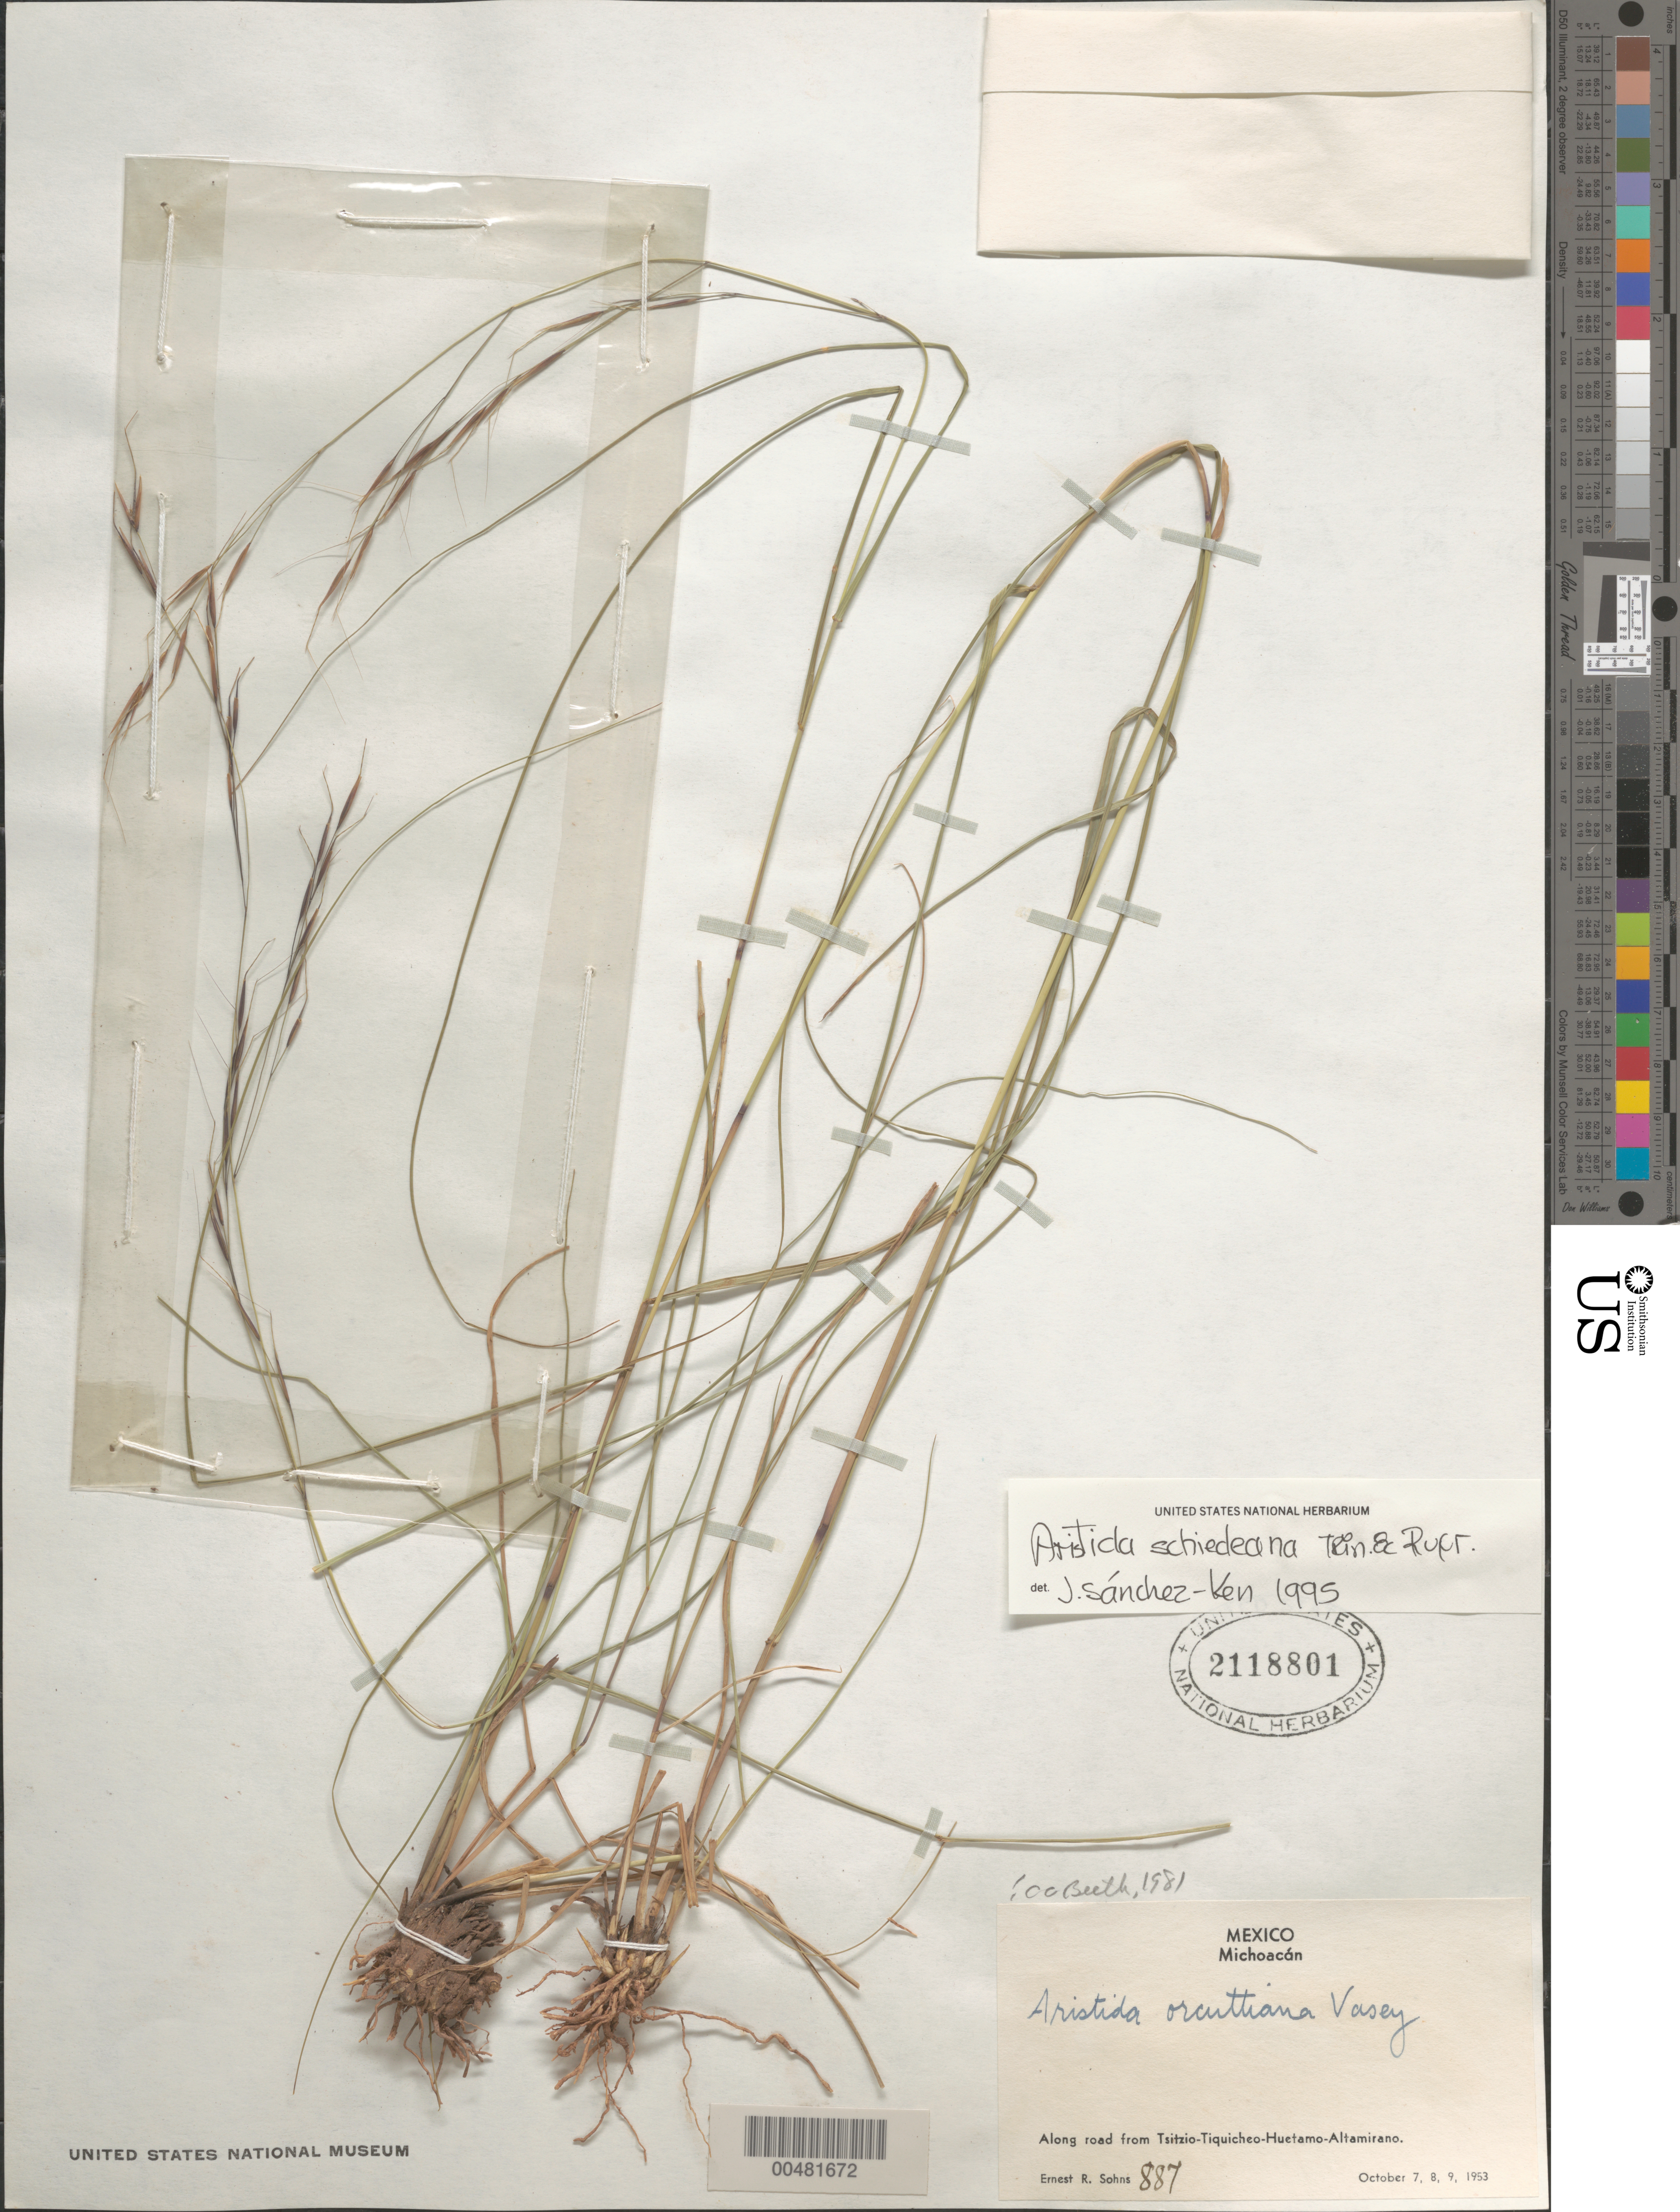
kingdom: Plantae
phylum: Tracheophyta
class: Liliopsida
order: Poales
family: Poaceae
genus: Aristida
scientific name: Aristida schiedeana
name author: Trin. & Rupr.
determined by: Sánchez-Ken, J. G.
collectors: E. R. Sohns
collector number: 887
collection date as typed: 7 Oct 1953 to 9 Oct 1953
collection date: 1953-10-07/1953-10-09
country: Mexico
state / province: Michoacán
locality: Along road from Tsitzio-Tiquicheo-Huetamo-Altamirano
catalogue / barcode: US 2118801